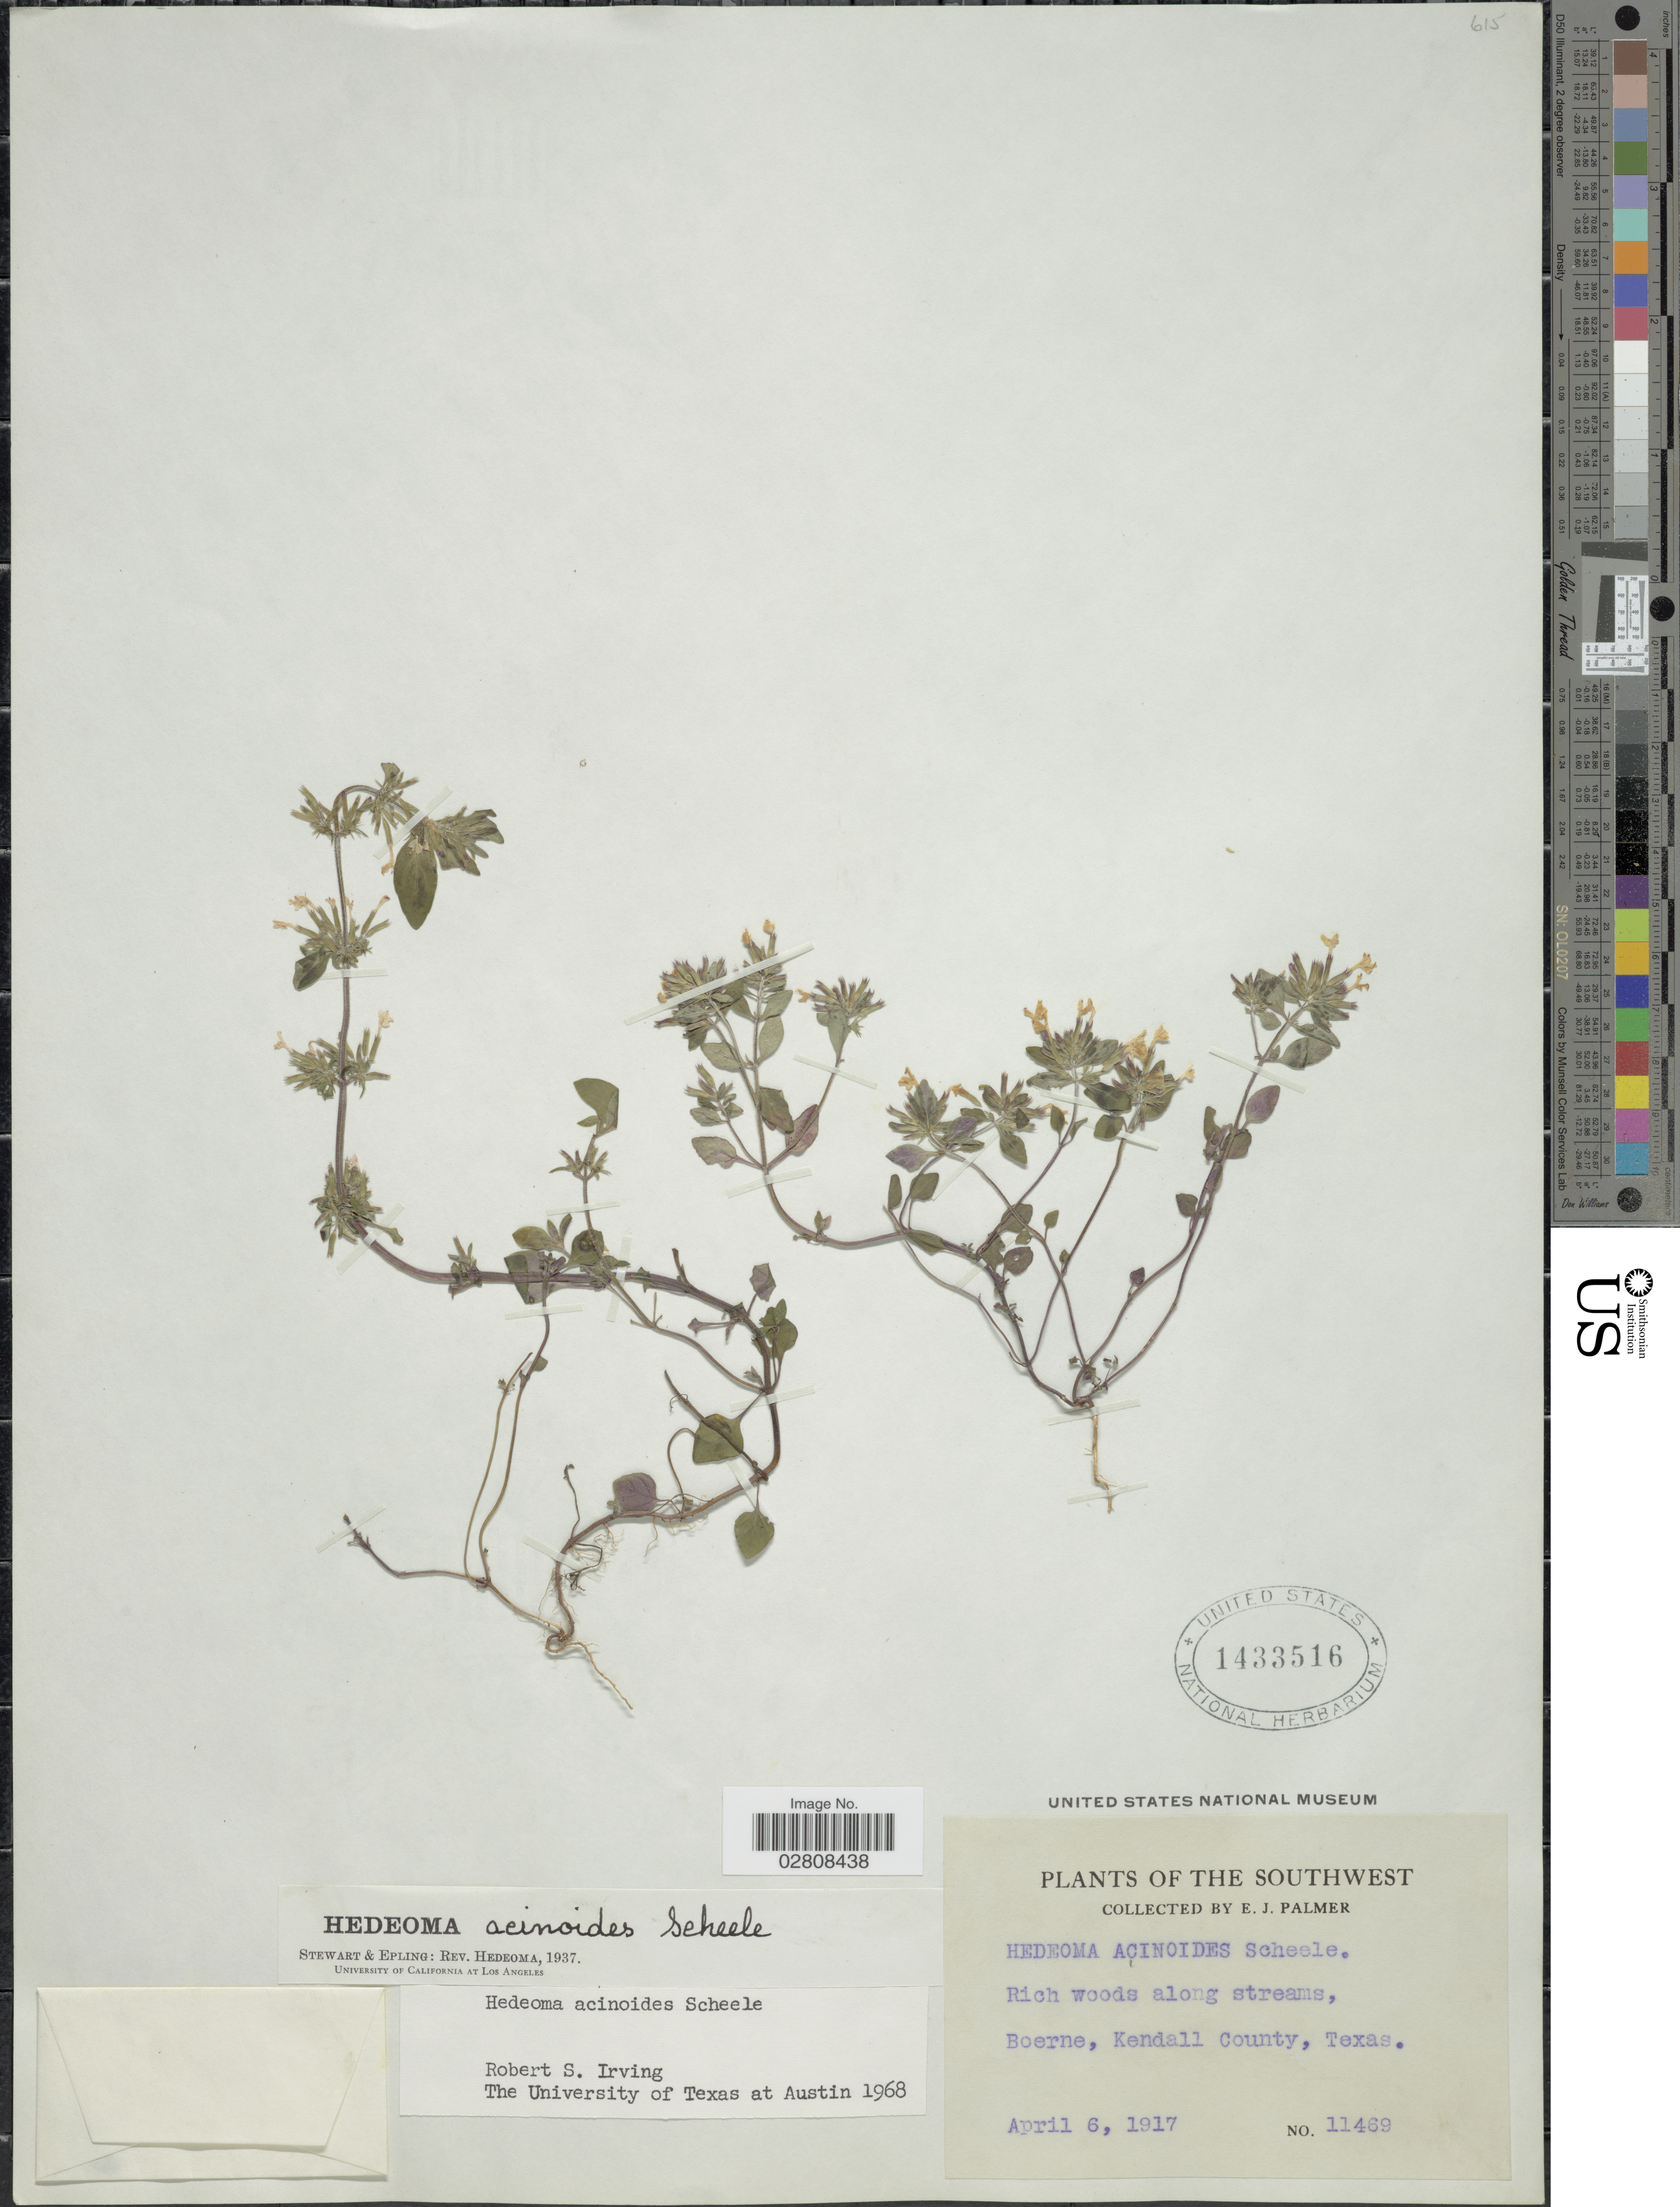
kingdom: Plantae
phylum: Tracheophyta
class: Magnoliopsida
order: Lamiales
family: Lamiaceae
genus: Hedeoma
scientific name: Hedeoma acinoides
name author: Scheele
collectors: E. J. Palmer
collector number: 11469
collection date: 1917-04-06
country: United States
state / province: Texas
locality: Southwest. Boerne, Kendall County.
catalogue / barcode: US 1433516